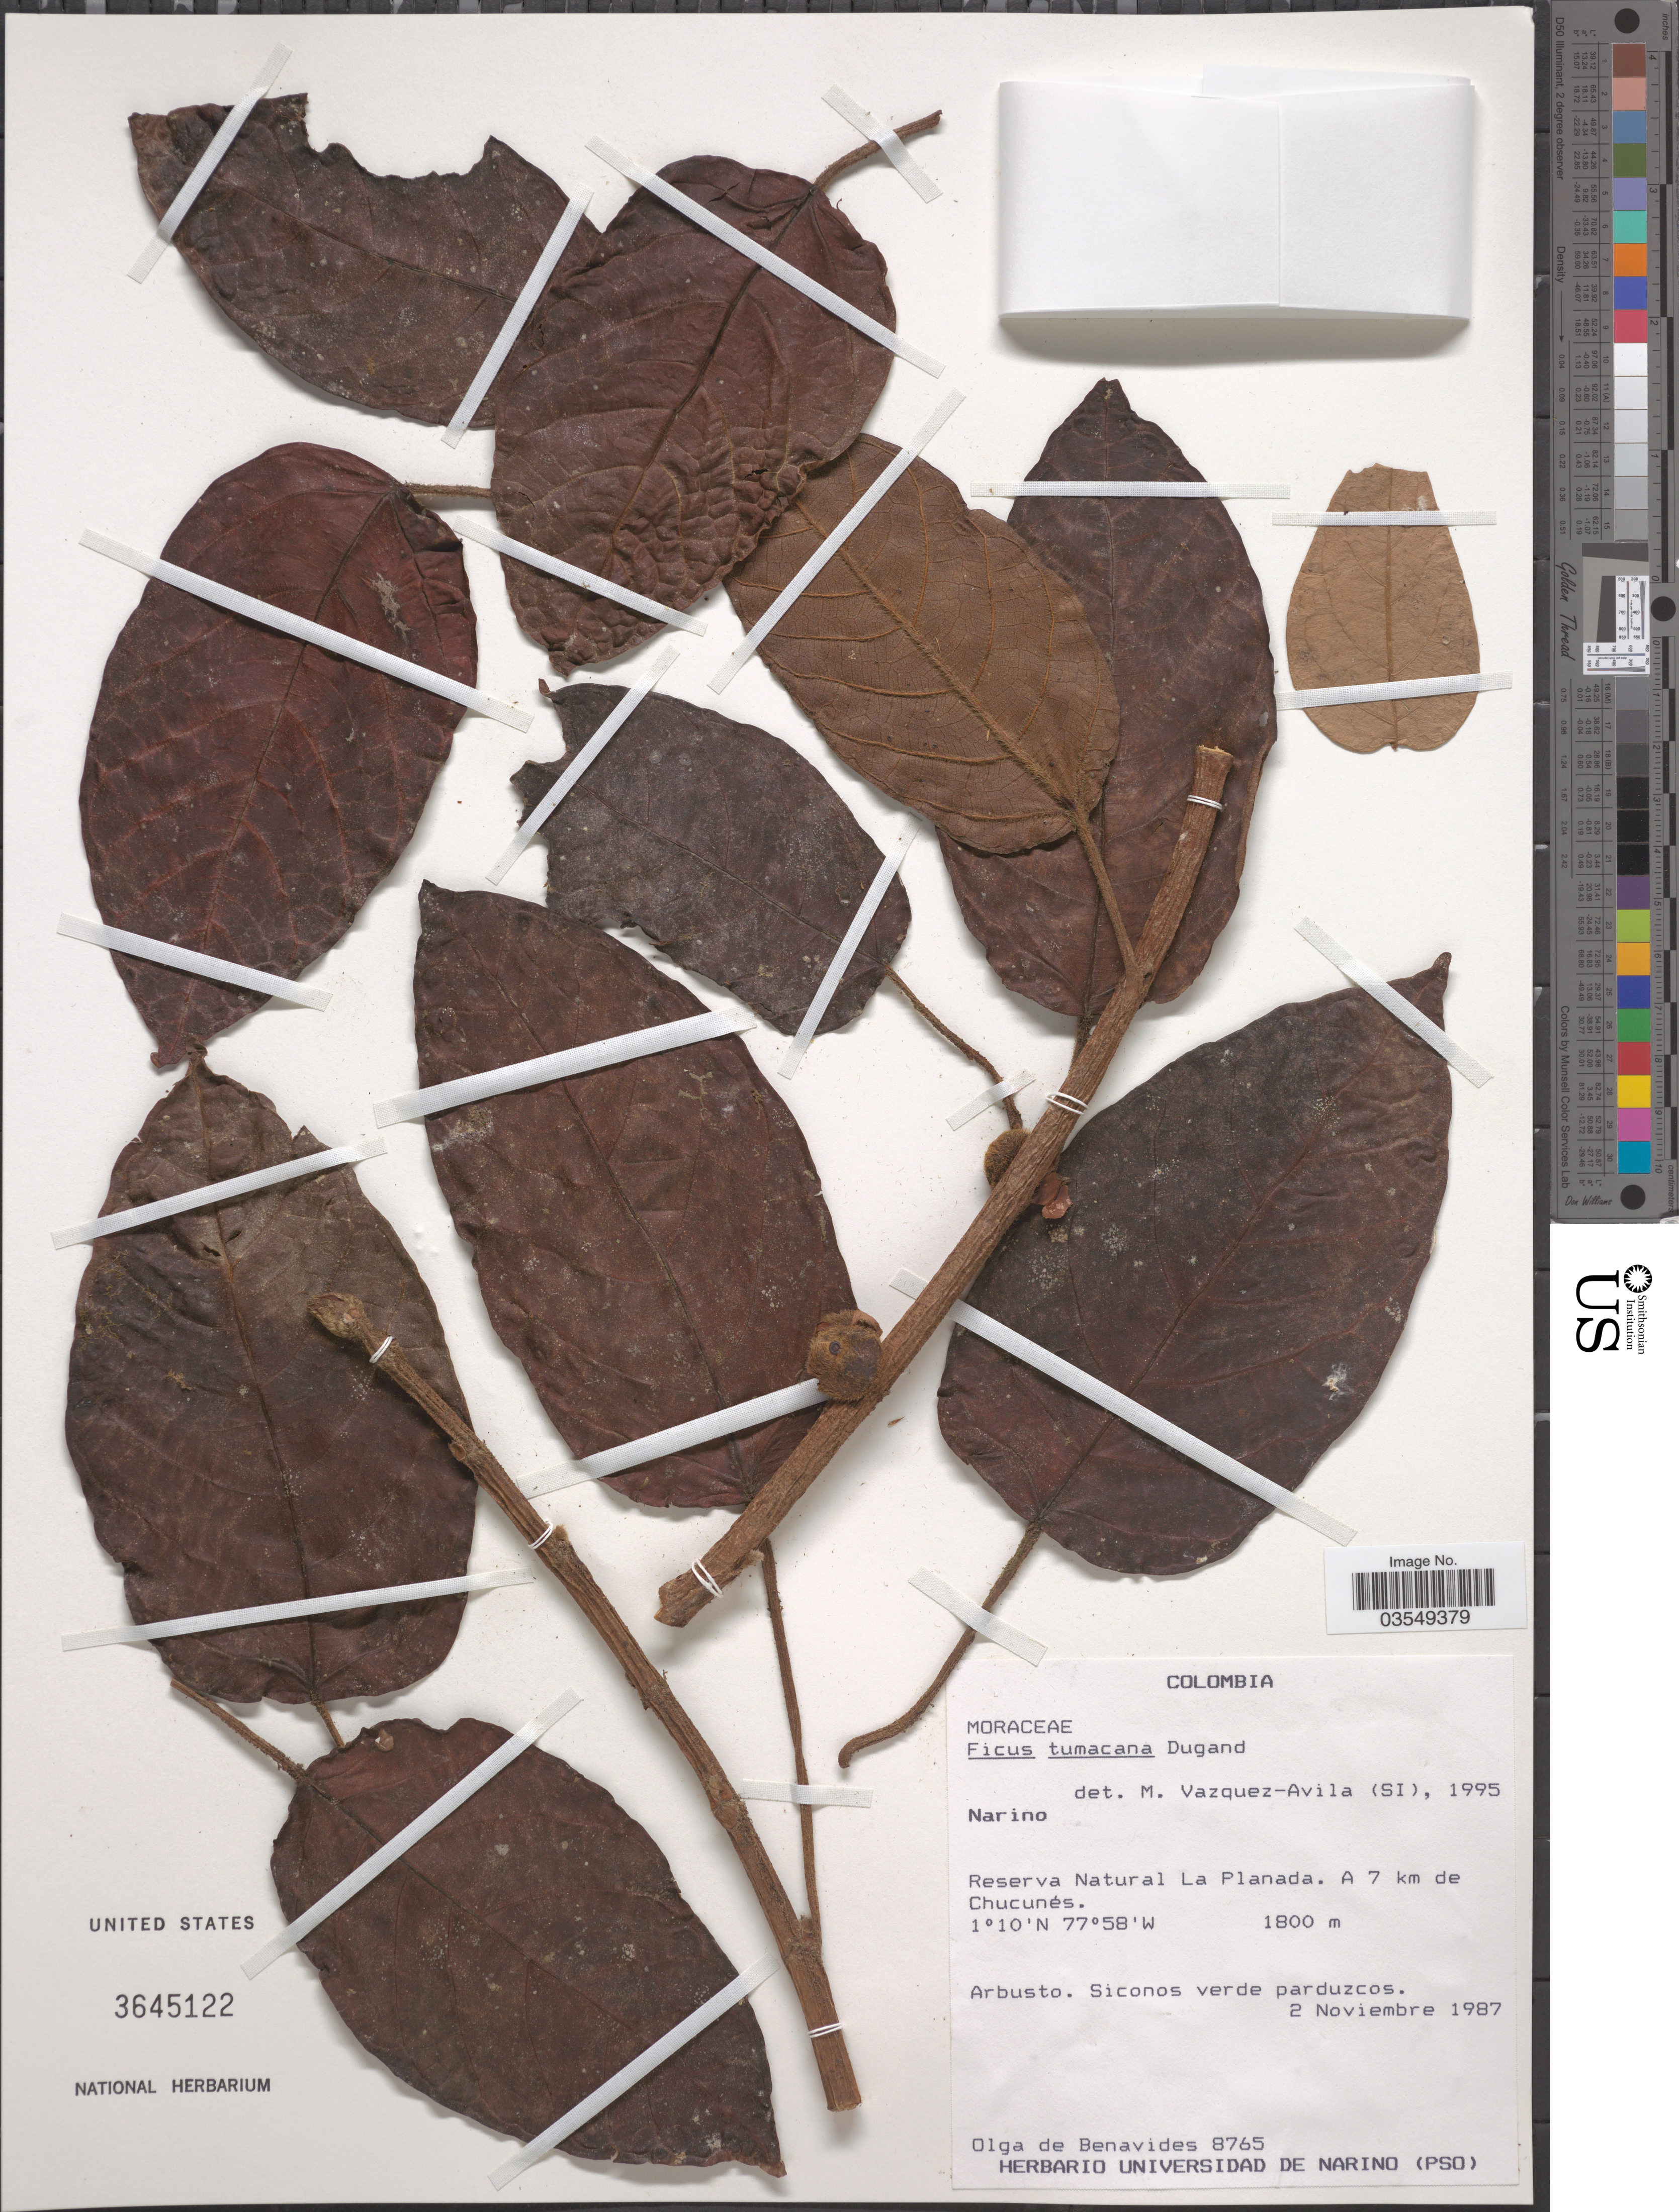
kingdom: Plantae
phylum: Tracheophyta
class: Magnoliopsida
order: Rosales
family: Moraceae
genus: Ficus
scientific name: Ficus nebulosilvana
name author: N. Medina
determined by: Cardoso Pederneiras, L.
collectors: Olga S. de Benavides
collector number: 8765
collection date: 1987-11-02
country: Colombia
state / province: Nariño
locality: Reserva Natural La Planada. A 7 km de Chucunés.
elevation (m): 1800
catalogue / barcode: US 3645122